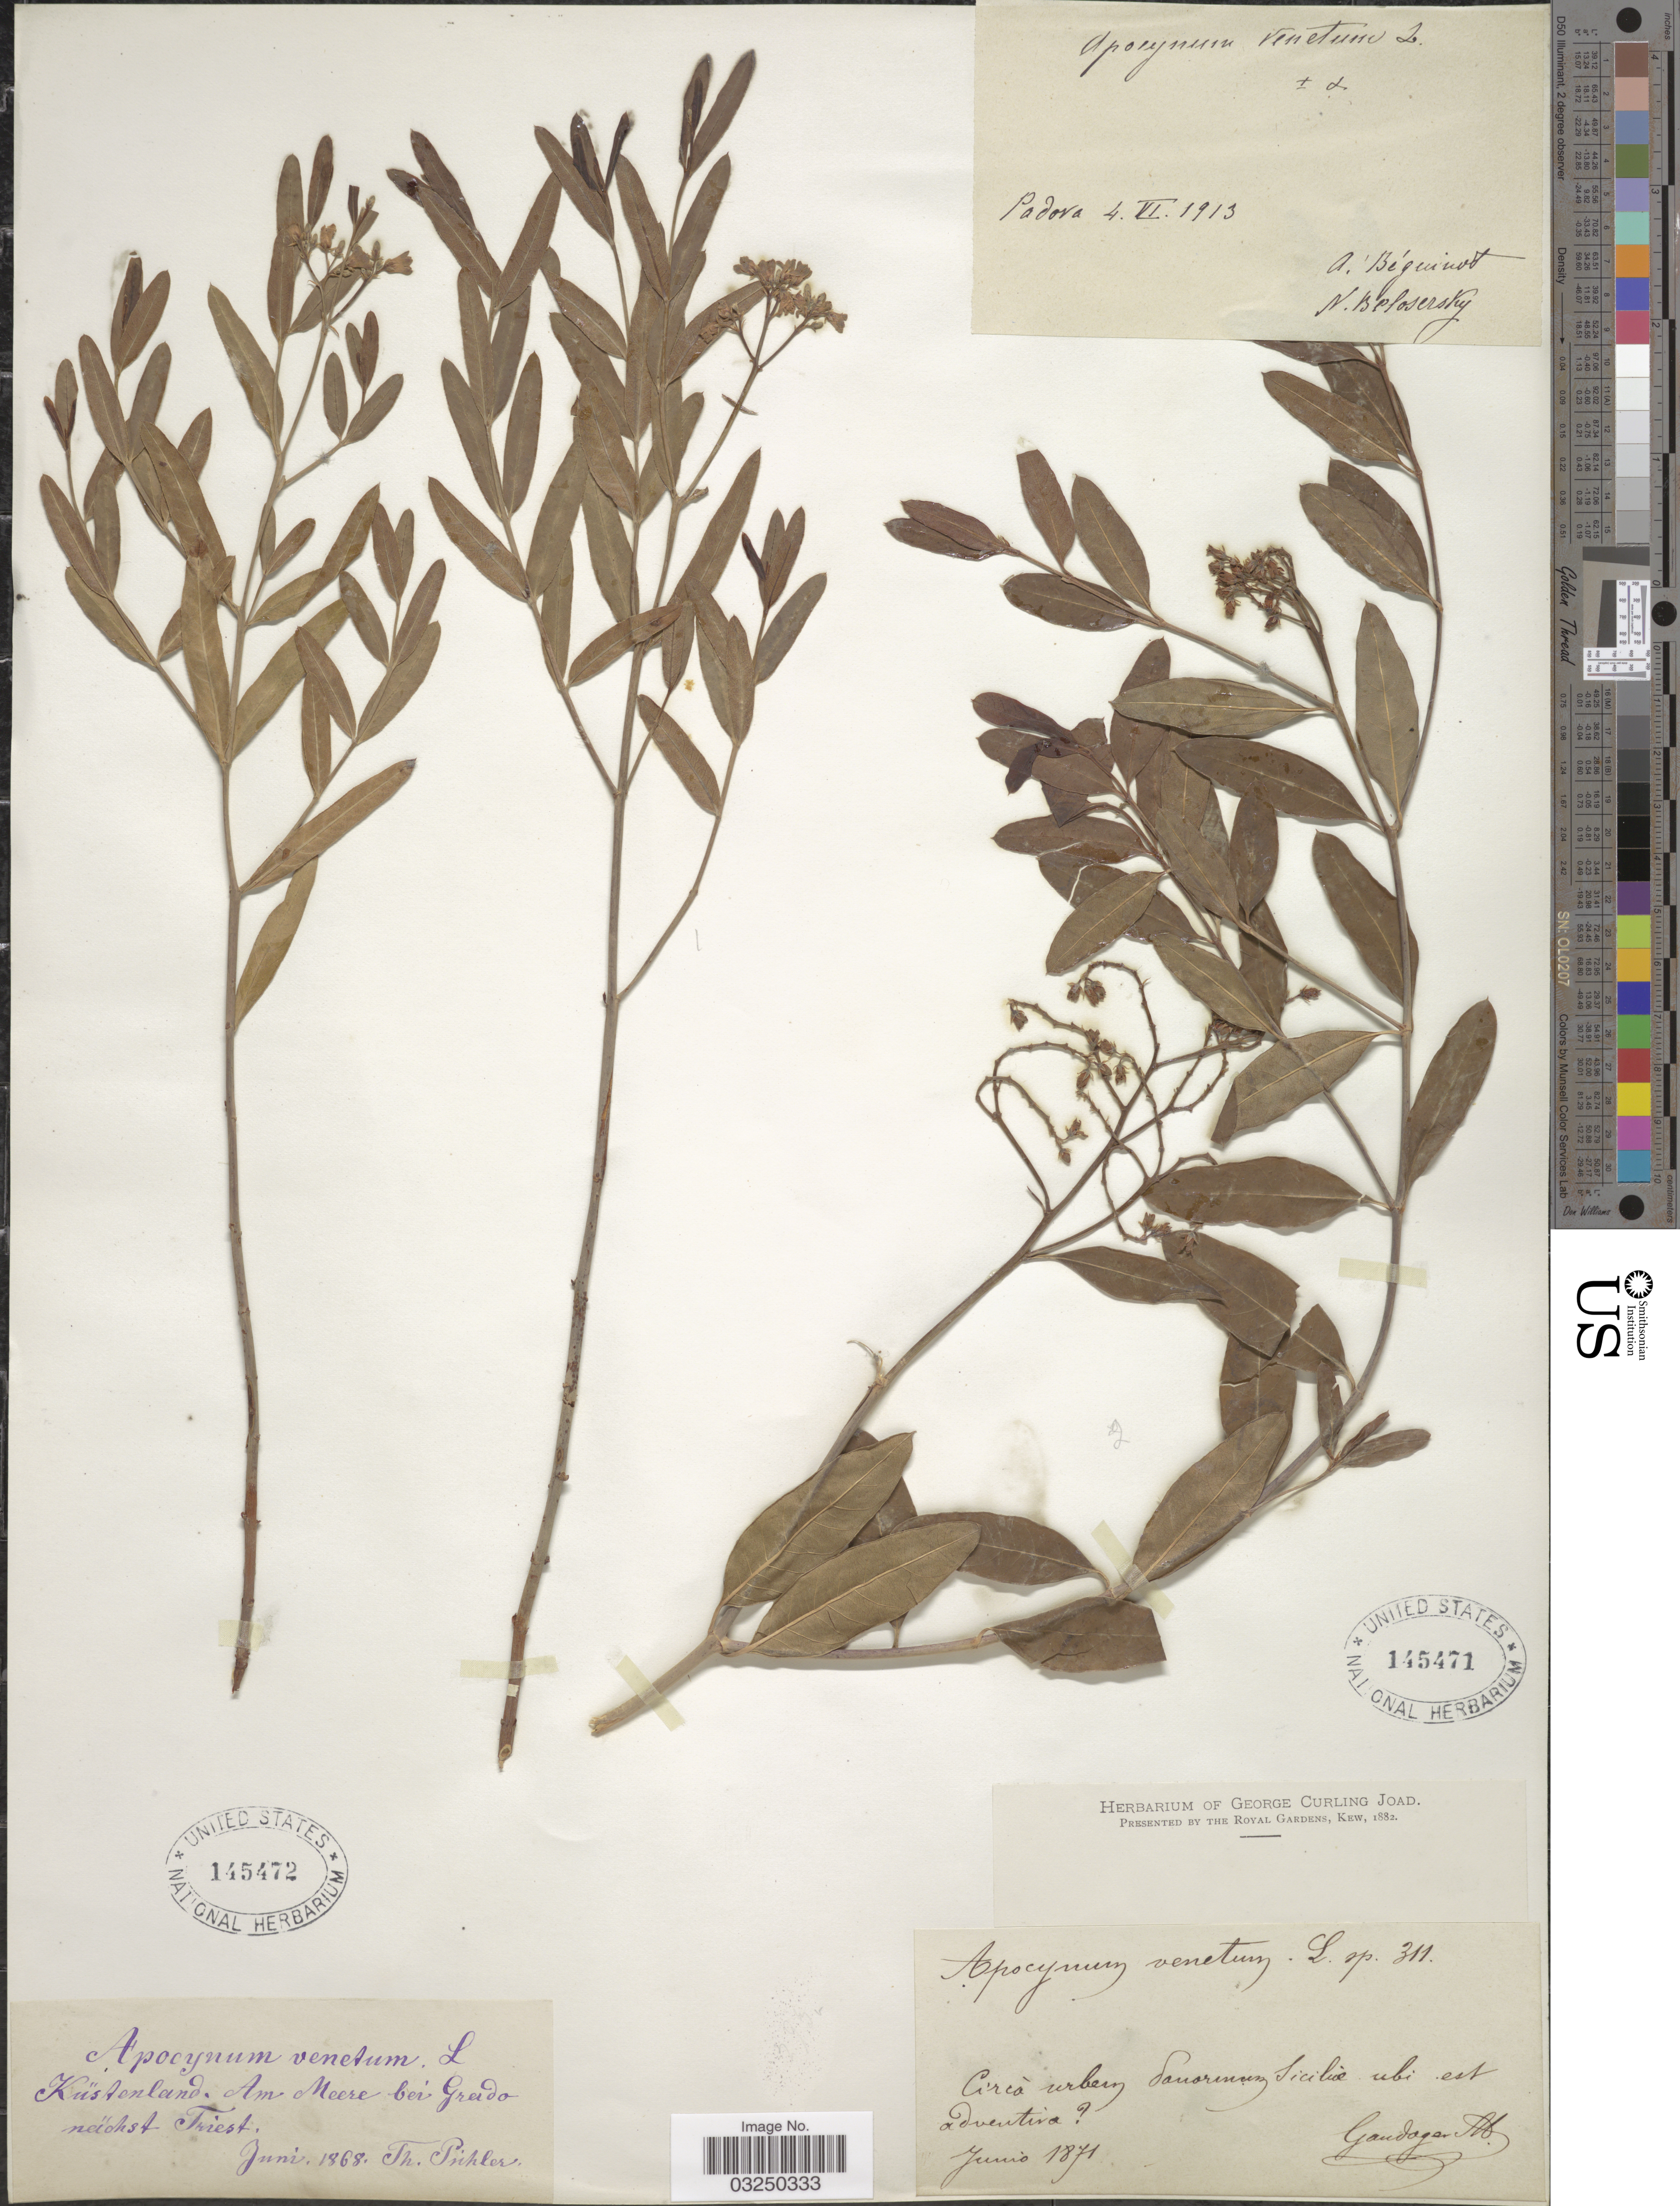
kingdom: Plantae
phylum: Tracheophyta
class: Magnoliopsida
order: Gentianales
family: Apocynaceae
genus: Apocynum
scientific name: Apocynum venetum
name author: L.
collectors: M. Gandoger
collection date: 1871-06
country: Italy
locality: Circá urbem Lauorinum Siciliae ubi est adventiva. [interpreted]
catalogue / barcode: US 145471